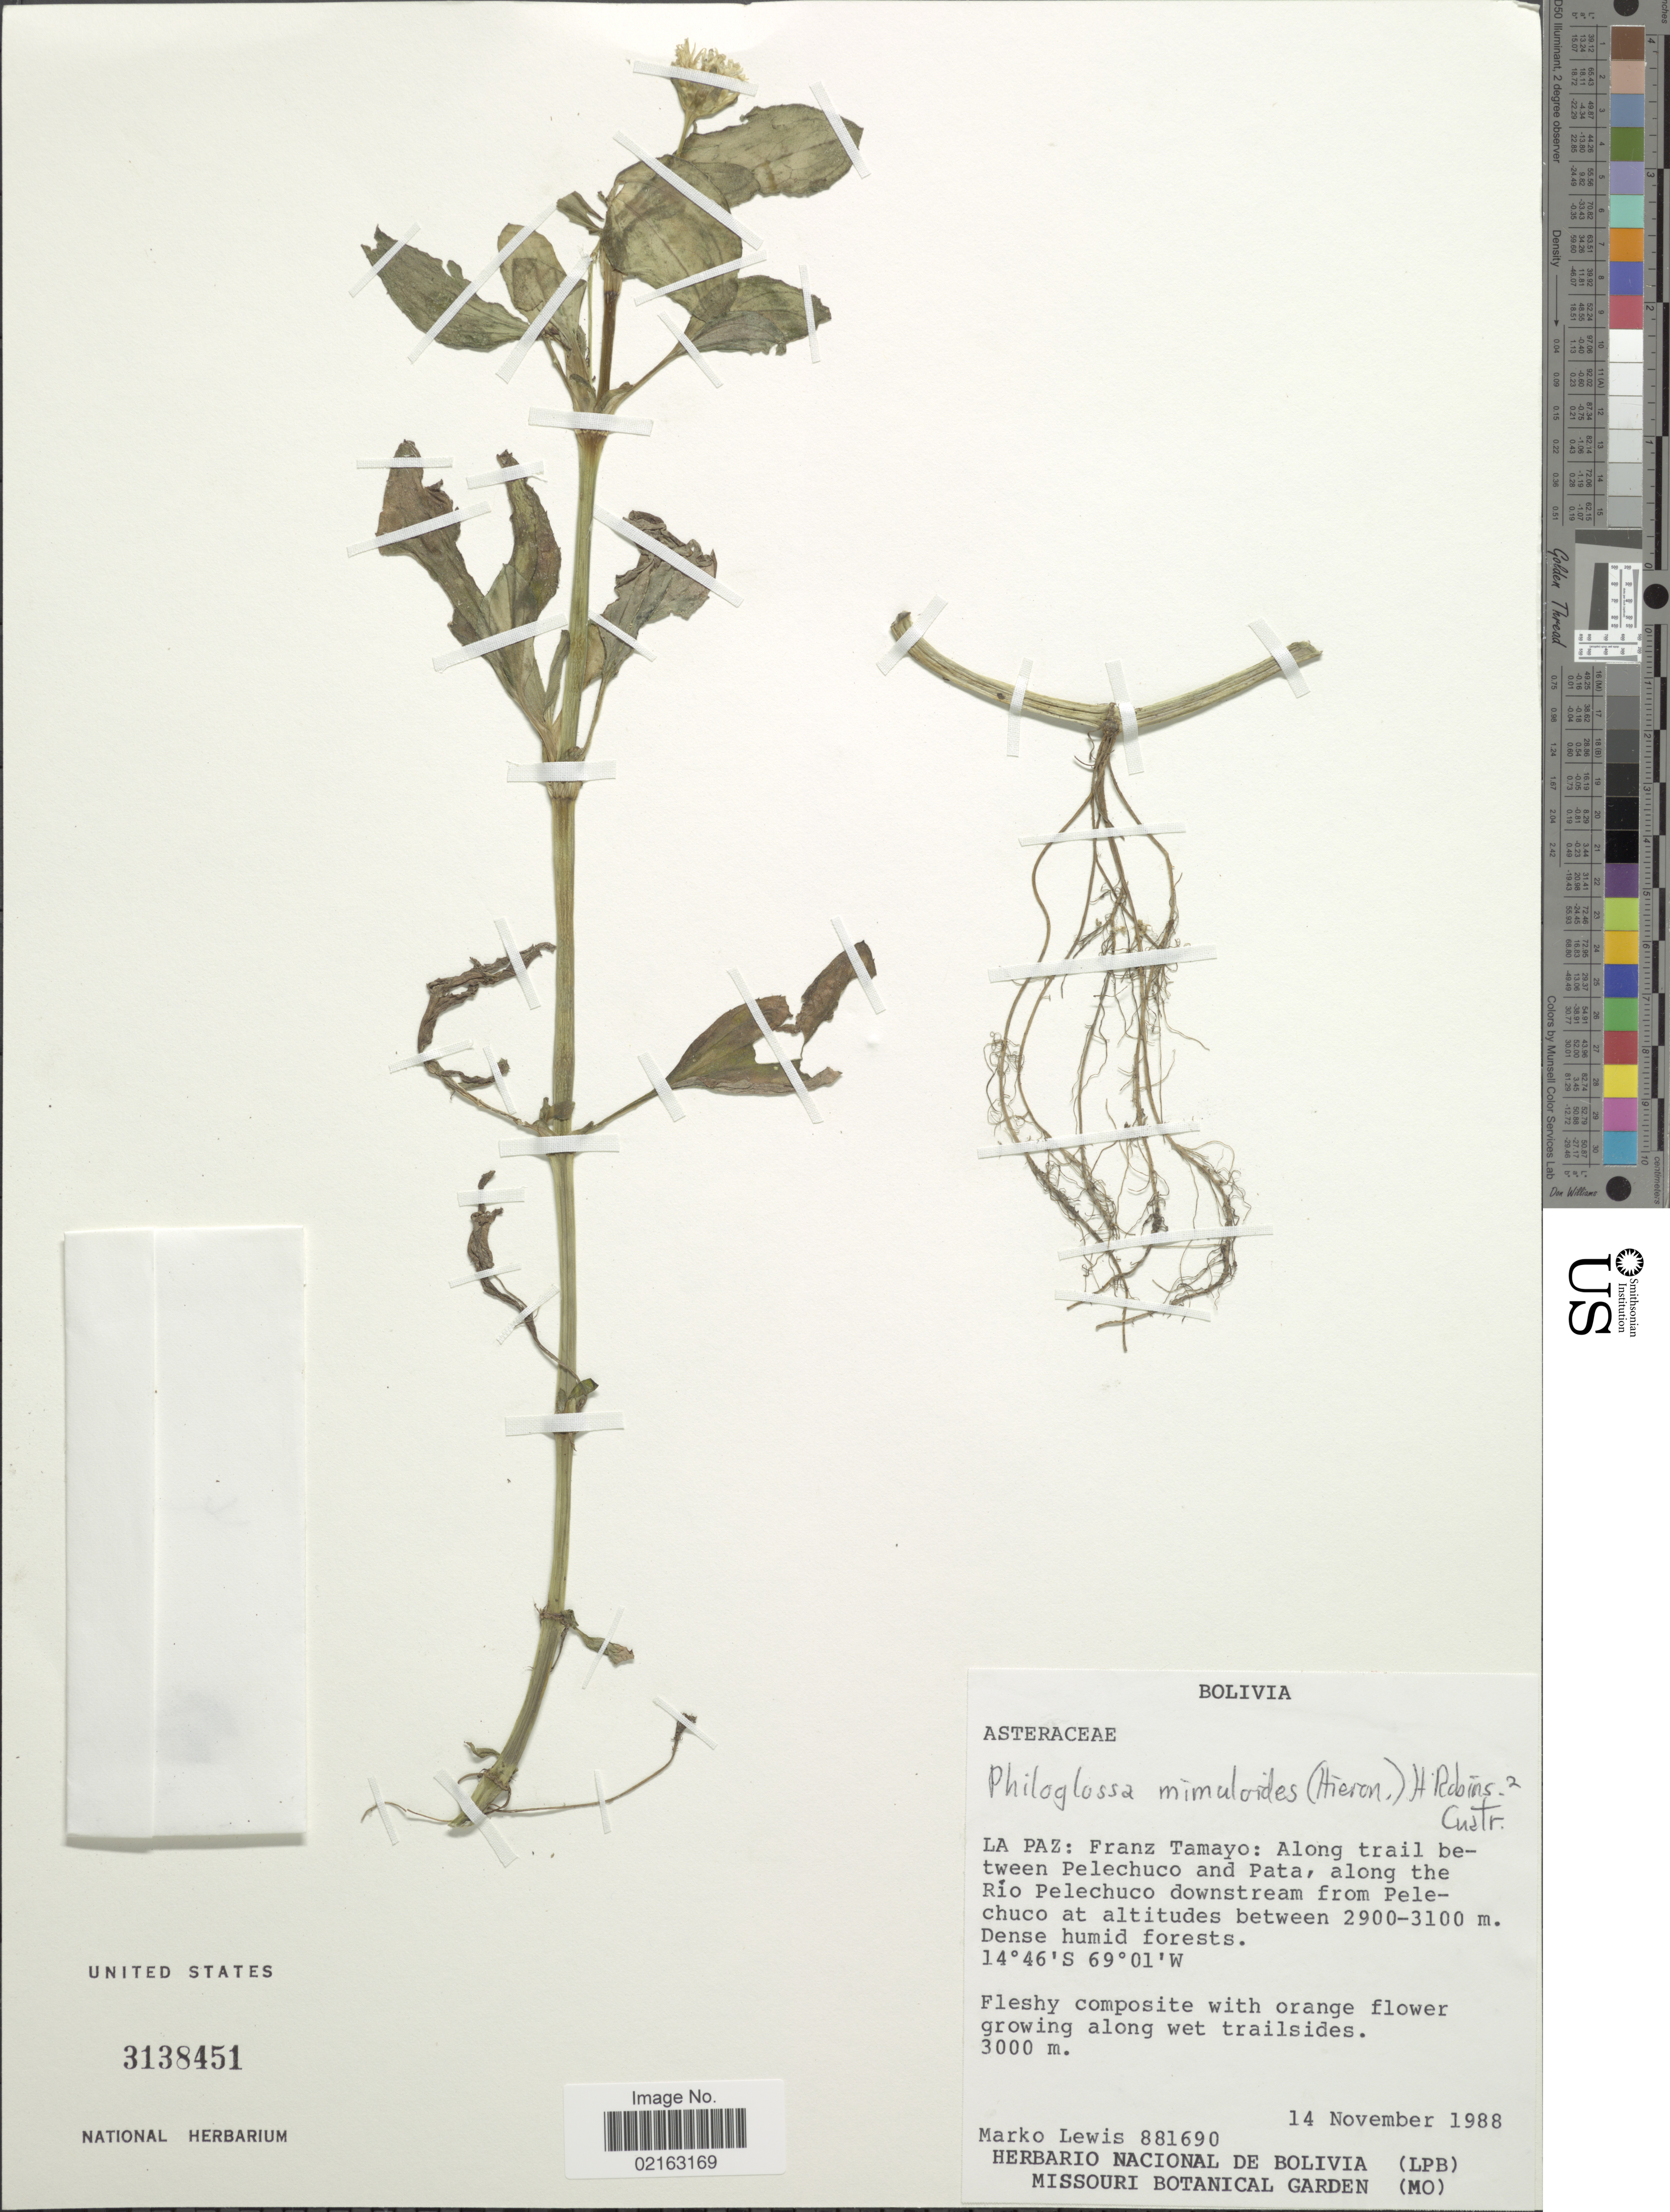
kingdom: Plantae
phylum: Tracheophyta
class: Magnoliopsida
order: Asterales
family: Asteraceae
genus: Philoglossa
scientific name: Philoglossa mimuloides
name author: (Hieron.) H. Rob. & Brettell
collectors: M. A. Lewis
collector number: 881690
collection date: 1988-11-14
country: Bolivia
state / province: La Paz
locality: La Paz: Franz Tamayo: Along trail between Pelechuco and Pata, along the Río Pelechuco downstream from Pelechuco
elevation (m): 2900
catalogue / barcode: US 3138451